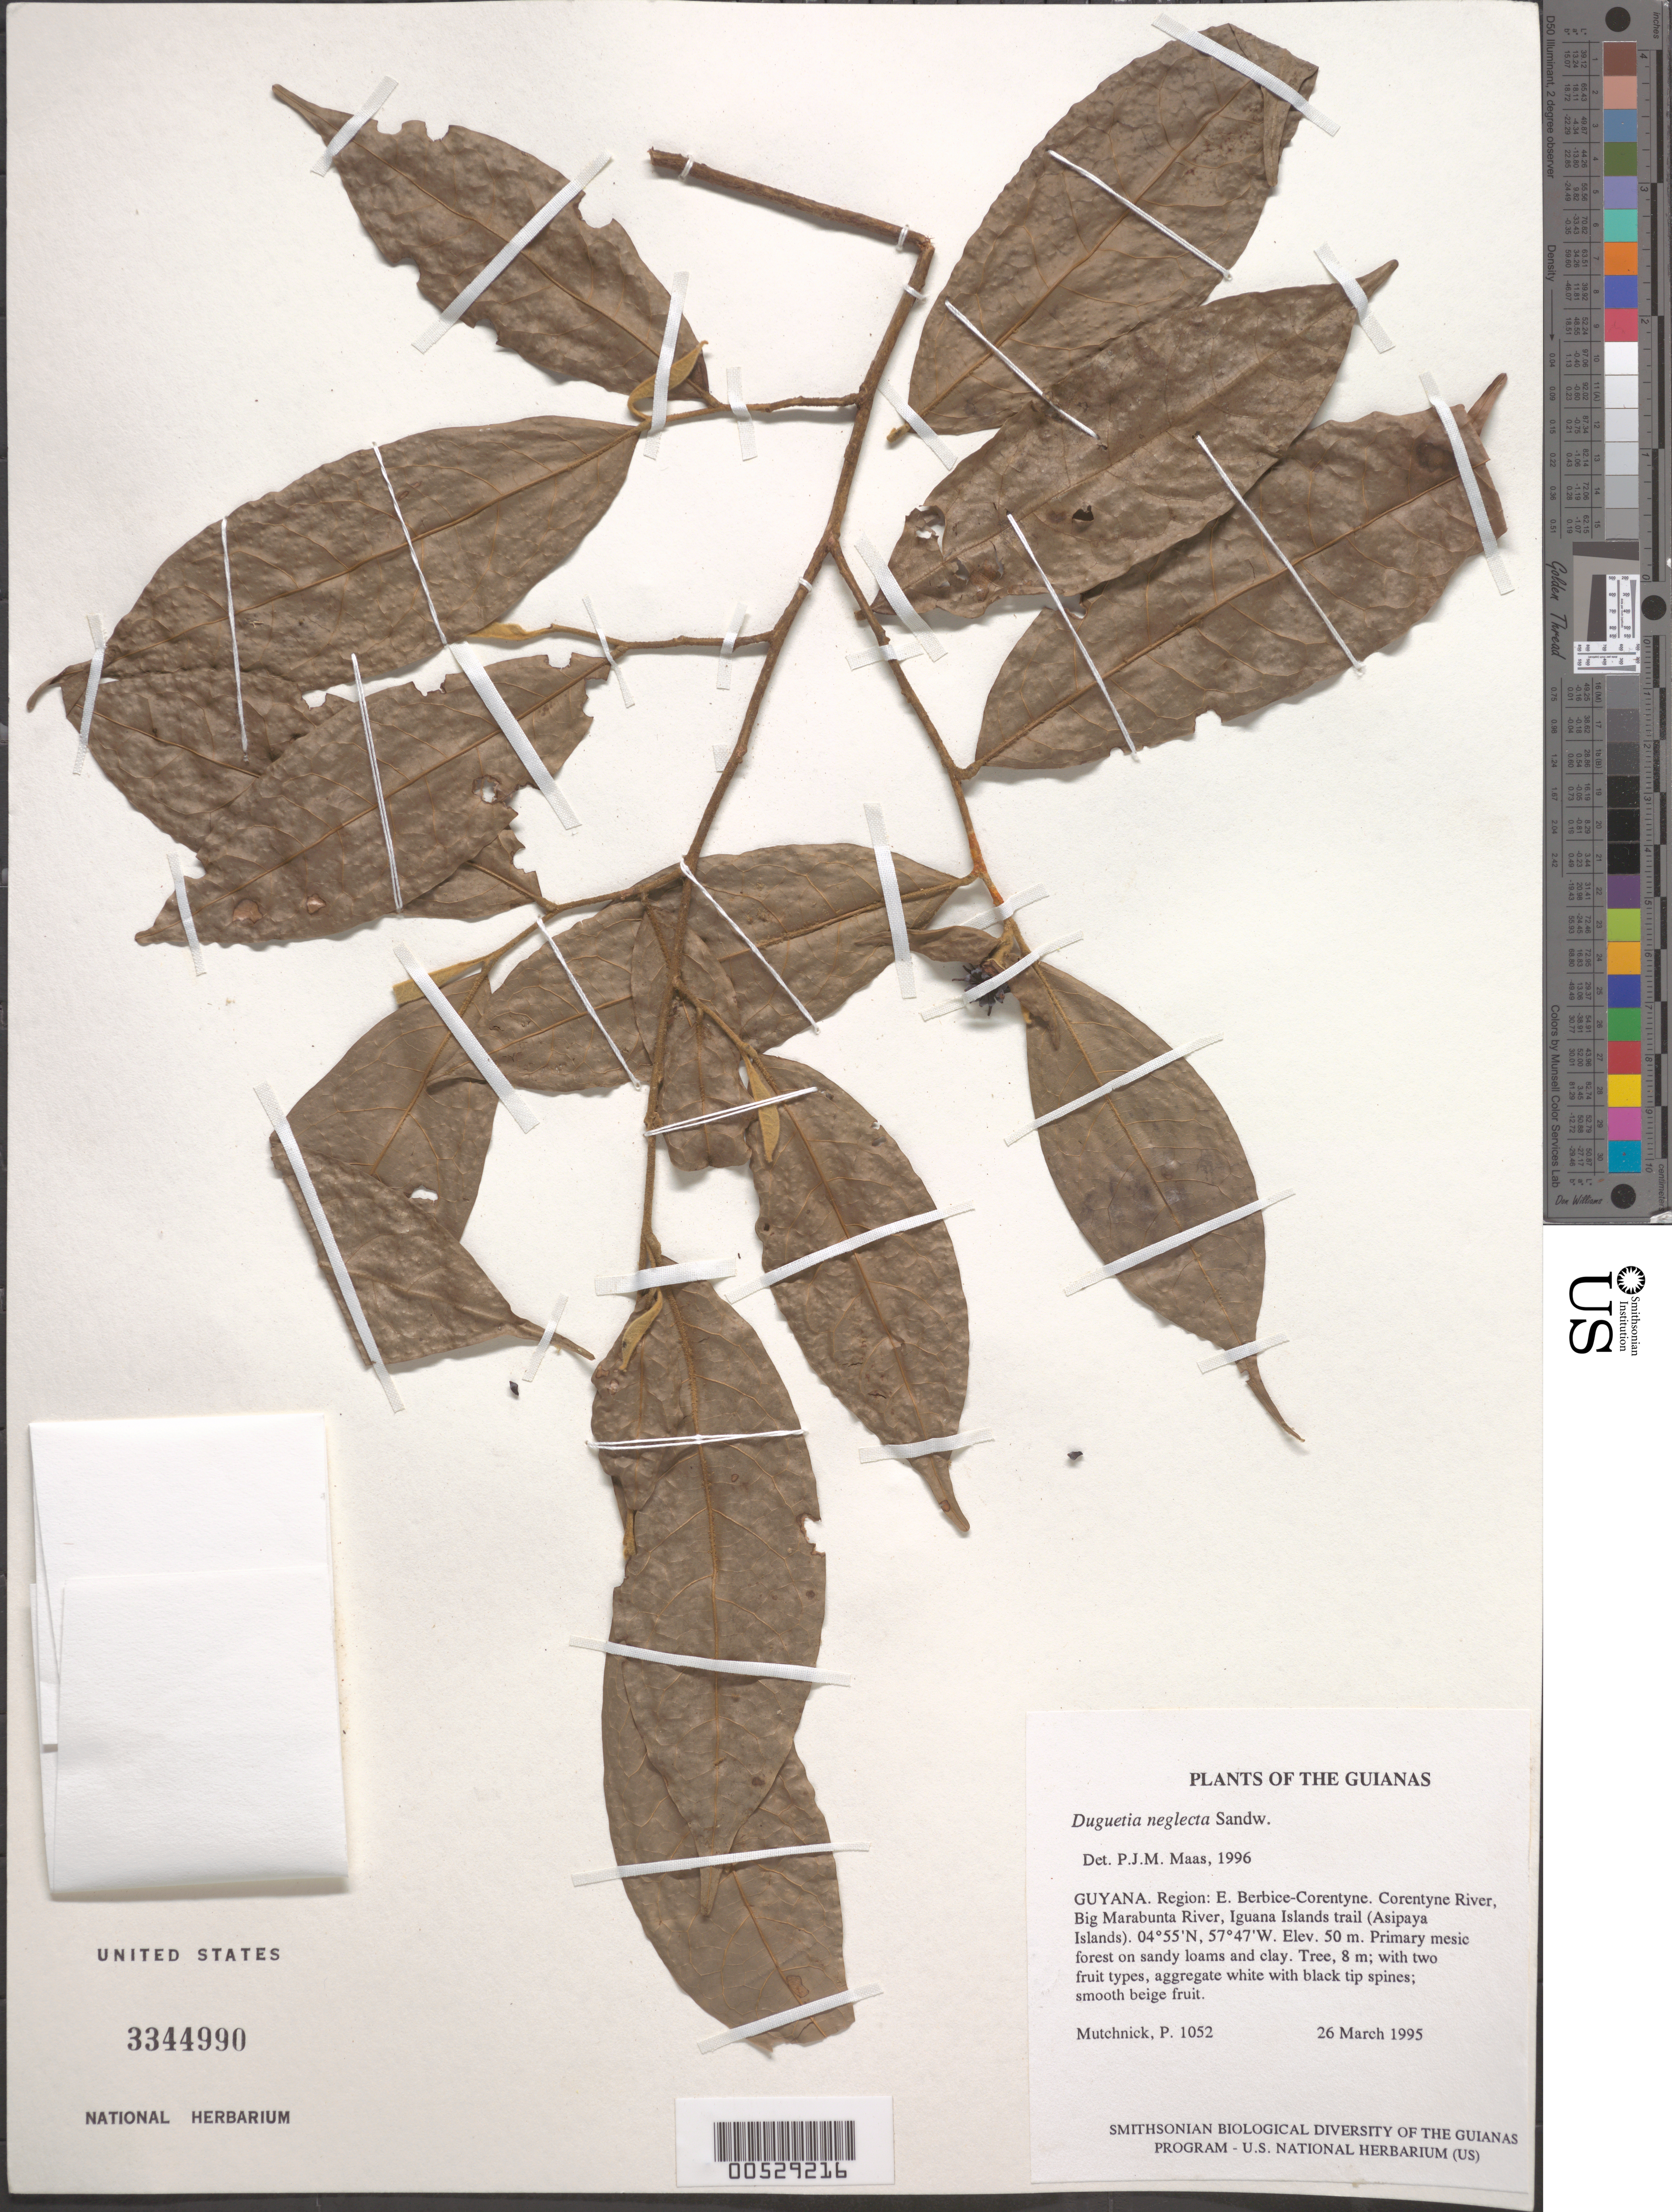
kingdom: Plantae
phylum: Tracheophyta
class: Magnoliopsida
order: Magnoliales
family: Annonaceae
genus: Duguetia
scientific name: Duguetia neglecta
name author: Sandwith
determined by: Maas, Paul J. M.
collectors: P. Mutchnick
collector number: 1052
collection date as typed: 26 March 1995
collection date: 1995-03-26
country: Guyana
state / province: E. Berbice-Corentyne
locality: Corentyne River, Big Marabunta River, Iguana Islands trail (Asipaya Islands)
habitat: Primary mesic forest on sandy loams and clay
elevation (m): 50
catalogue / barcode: US 3344990